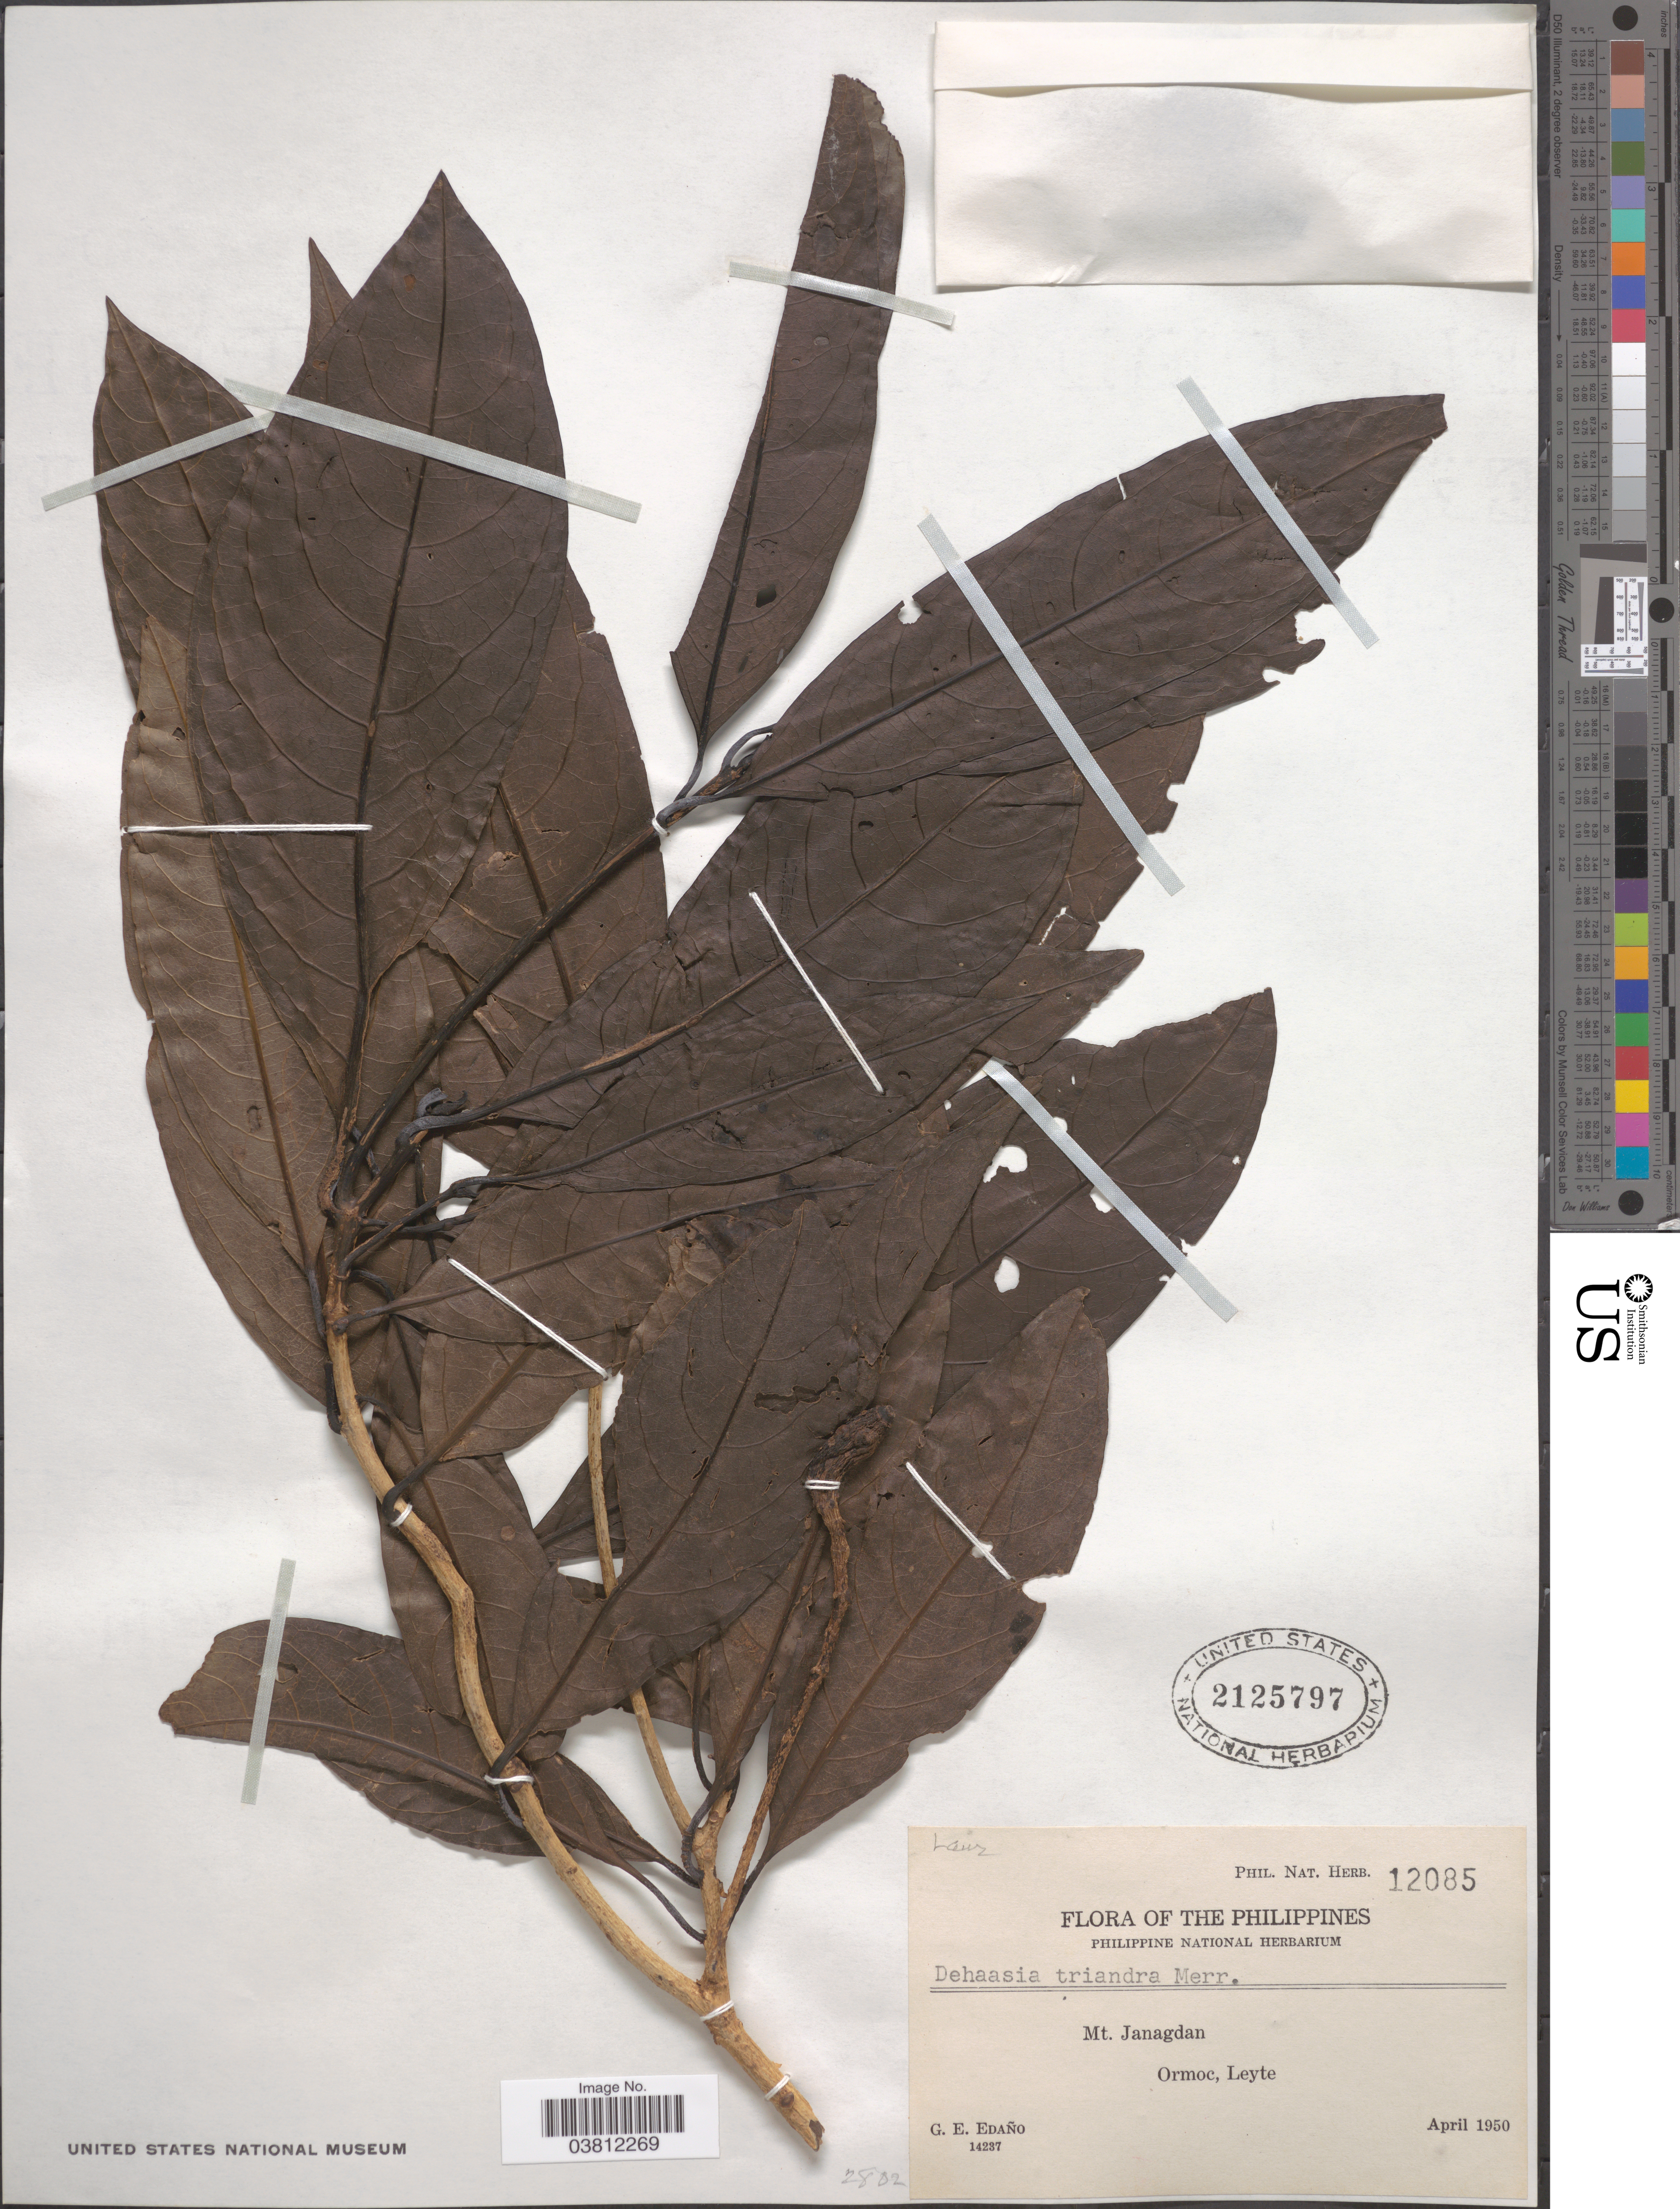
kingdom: Plantae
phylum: Tracheophyta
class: Magnoliopsida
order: Laurales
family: Lauraceae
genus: Dehaasia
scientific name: Dehaasia triandra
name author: Merr.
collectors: G. E. Edaño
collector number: Phil.Nat.Herb. 12085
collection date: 1950-04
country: Philippines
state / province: Eastern Visayas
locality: Mt. Janagdan. Ormoc, Leyte.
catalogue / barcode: US 2125797